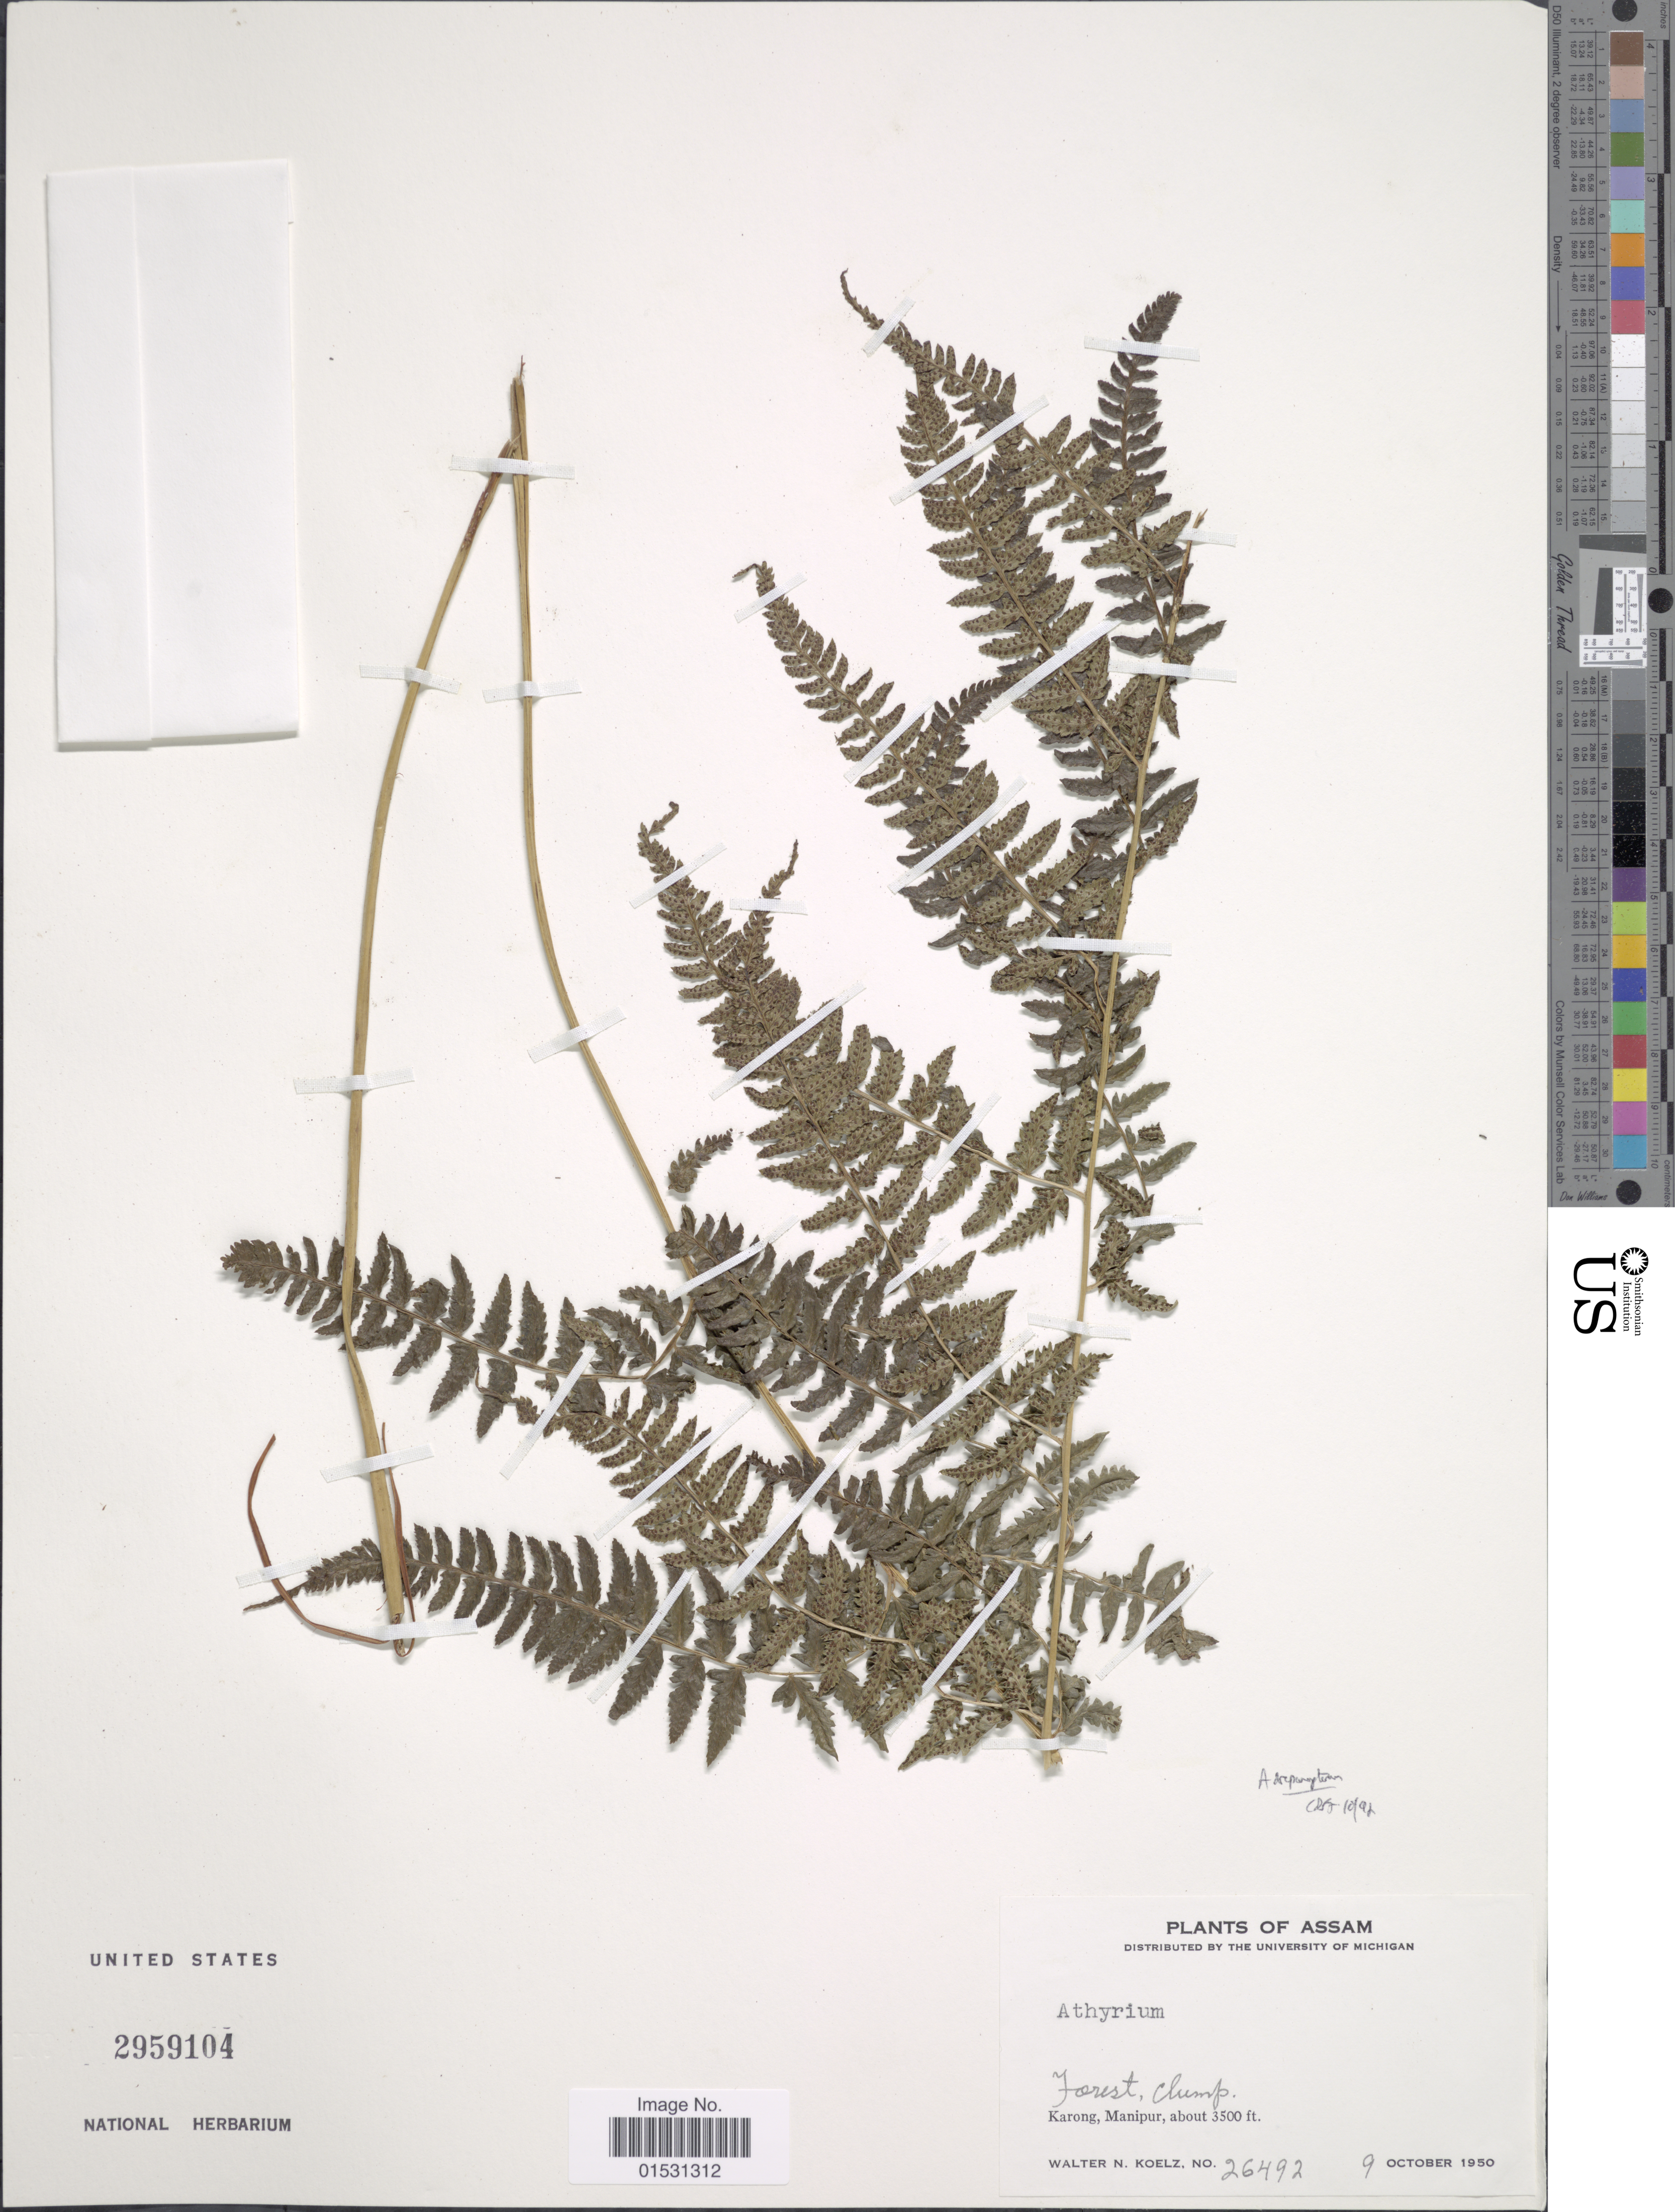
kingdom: Plantae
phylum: Tracheophyta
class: Polypodiopsida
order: Polypodiales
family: Athyriaceae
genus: Athyrium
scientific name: Athyrium sp.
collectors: W. N. Koelz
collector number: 26492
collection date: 1950-10-09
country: India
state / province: Manipur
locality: Karong, Manipur.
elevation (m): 1067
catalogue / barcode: US 2959104